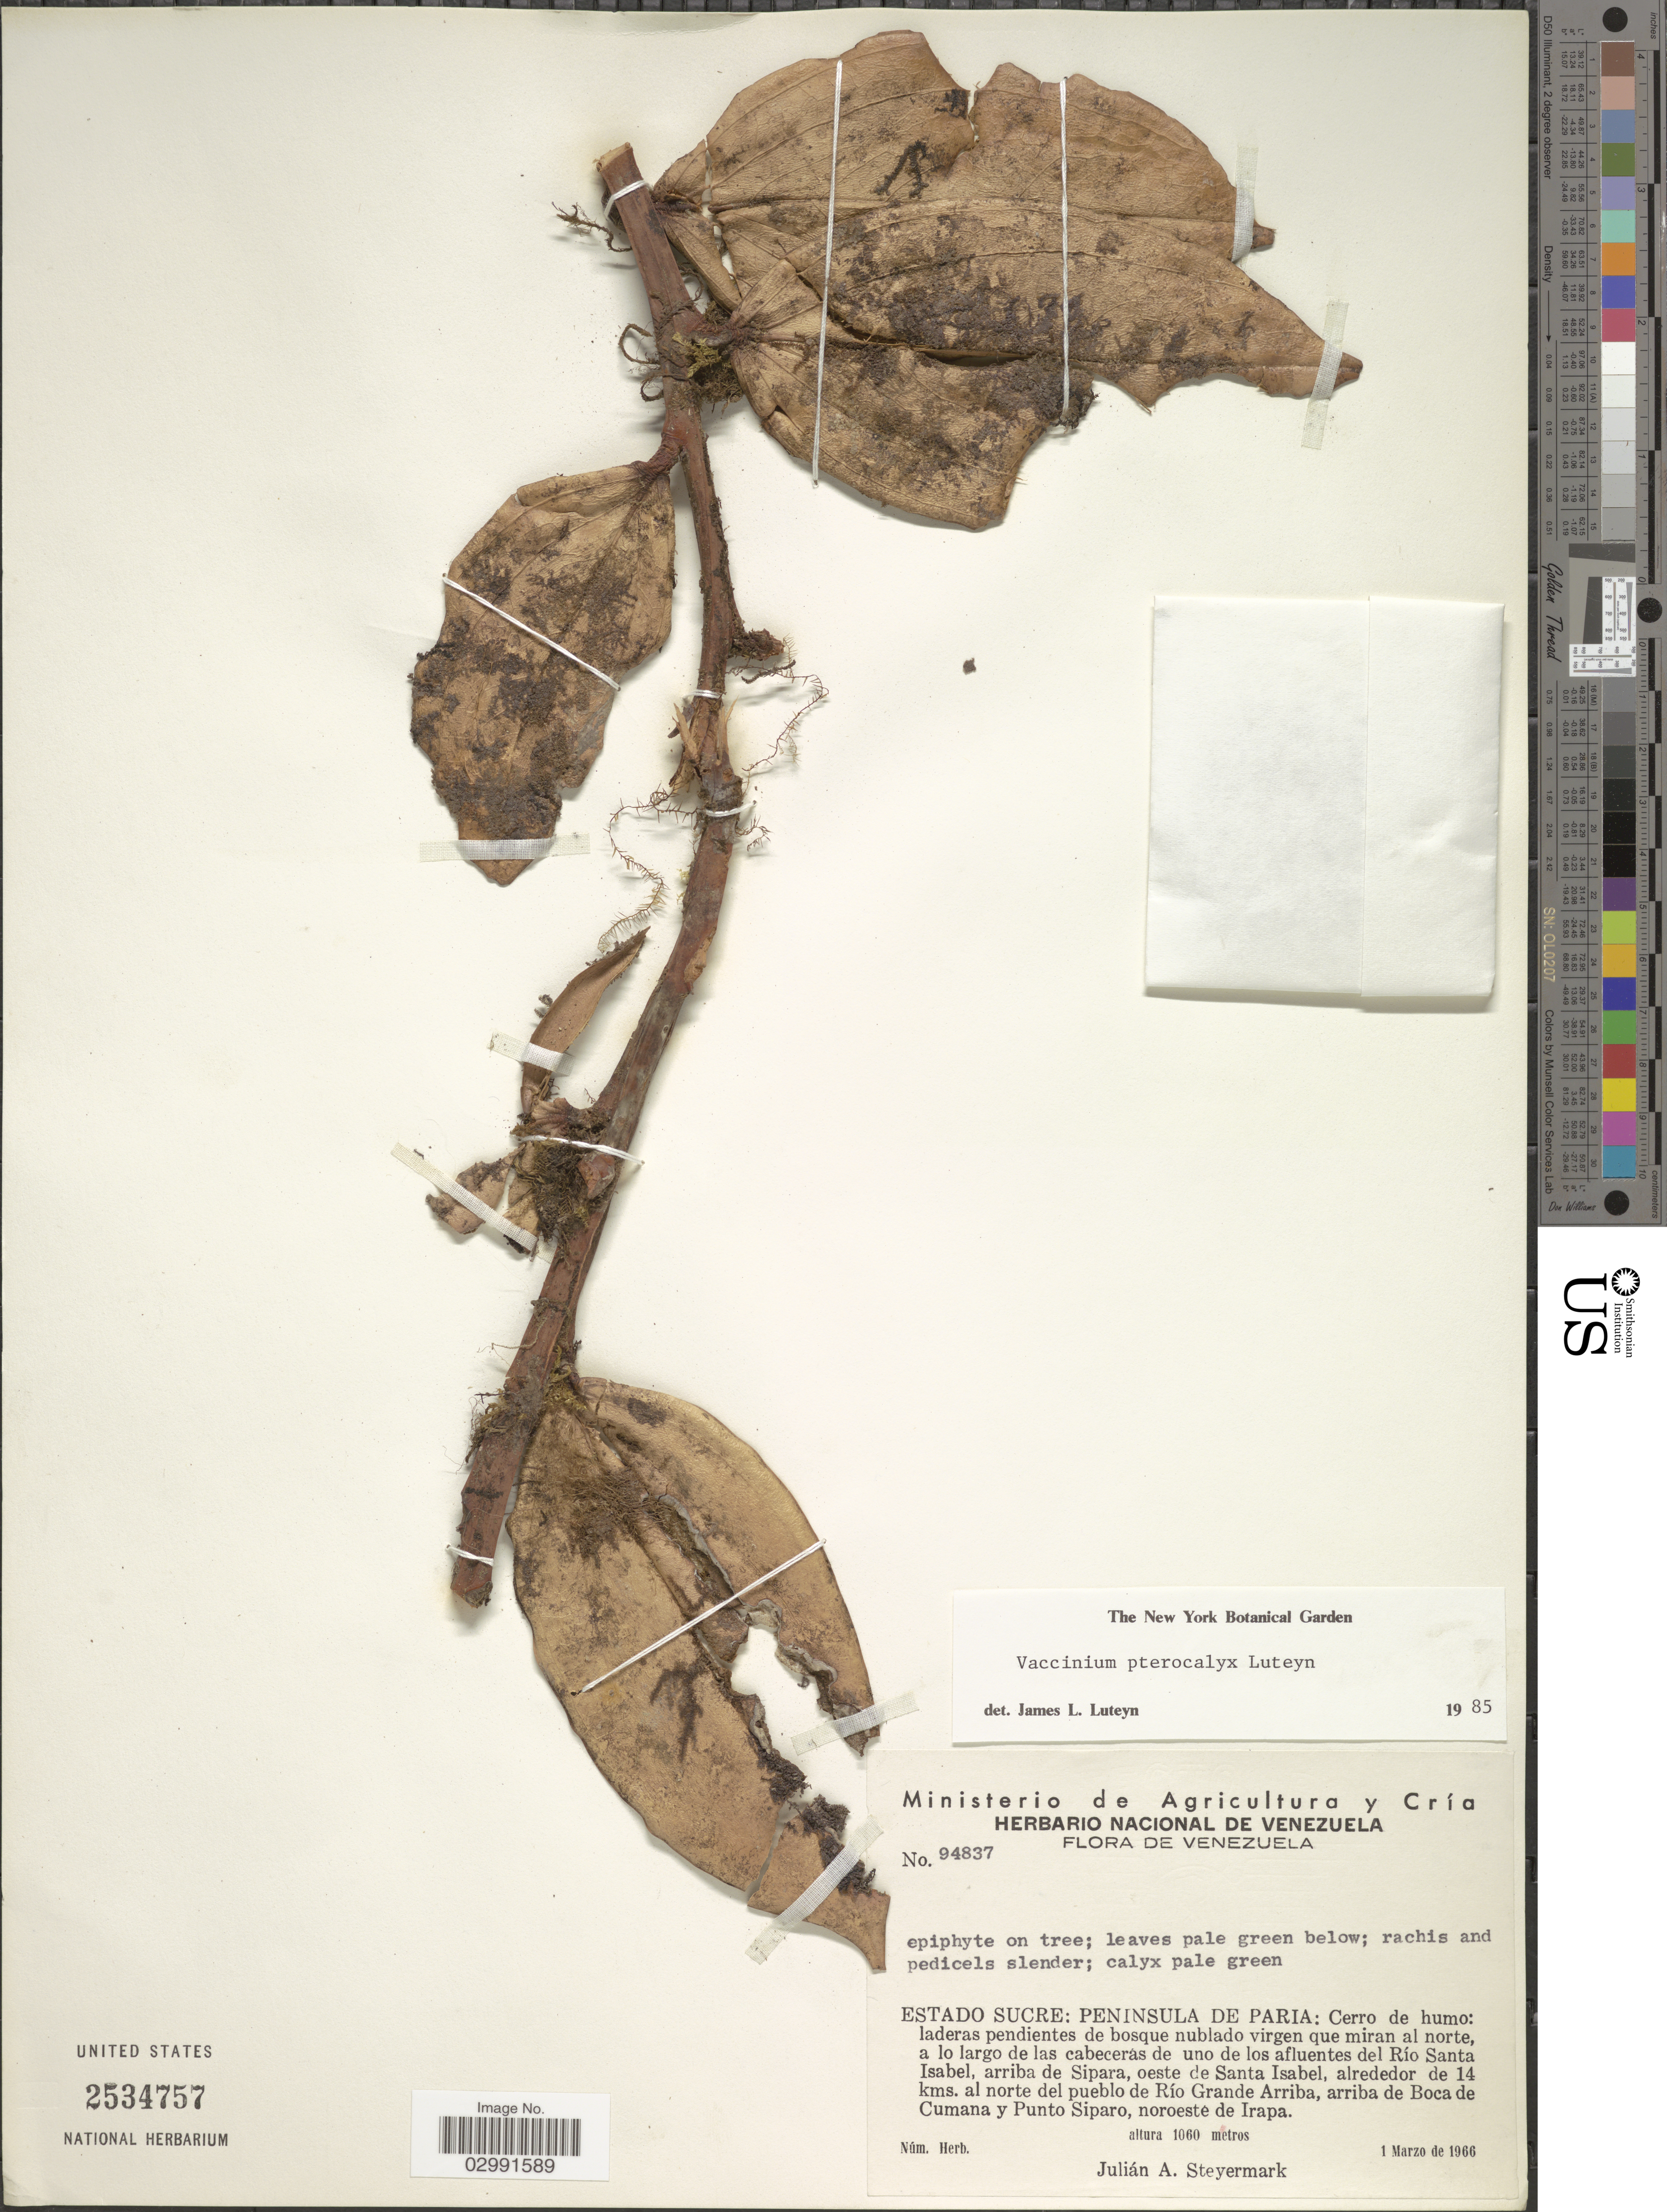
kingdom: Plantae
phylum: Tracheophyta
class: Magnoliopsida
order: Ericales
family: Ericaceae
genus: Vaccinium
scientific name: Vaccinium pterocalyx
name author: Luteyn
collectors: J. Steyermark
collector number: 94837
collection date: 1966-03-01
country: Venezuela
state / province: Sucre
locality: Peninsula de Paria: Cerro de humo: laderas pendientes de bosque nublado virgen que miran al norte, a lo largo de las cabeceras de uno de los afluentes del Río Santa Isabel, arriba de Sipara, oeste de Santa Isabel, alrededor de 14 kms. al norte del pueblo de Río Grande Arriba, arriba de Boca de Cumana y Punto Siparo, noroeste de Irapa.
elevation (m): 1060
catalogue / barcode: US 2534757